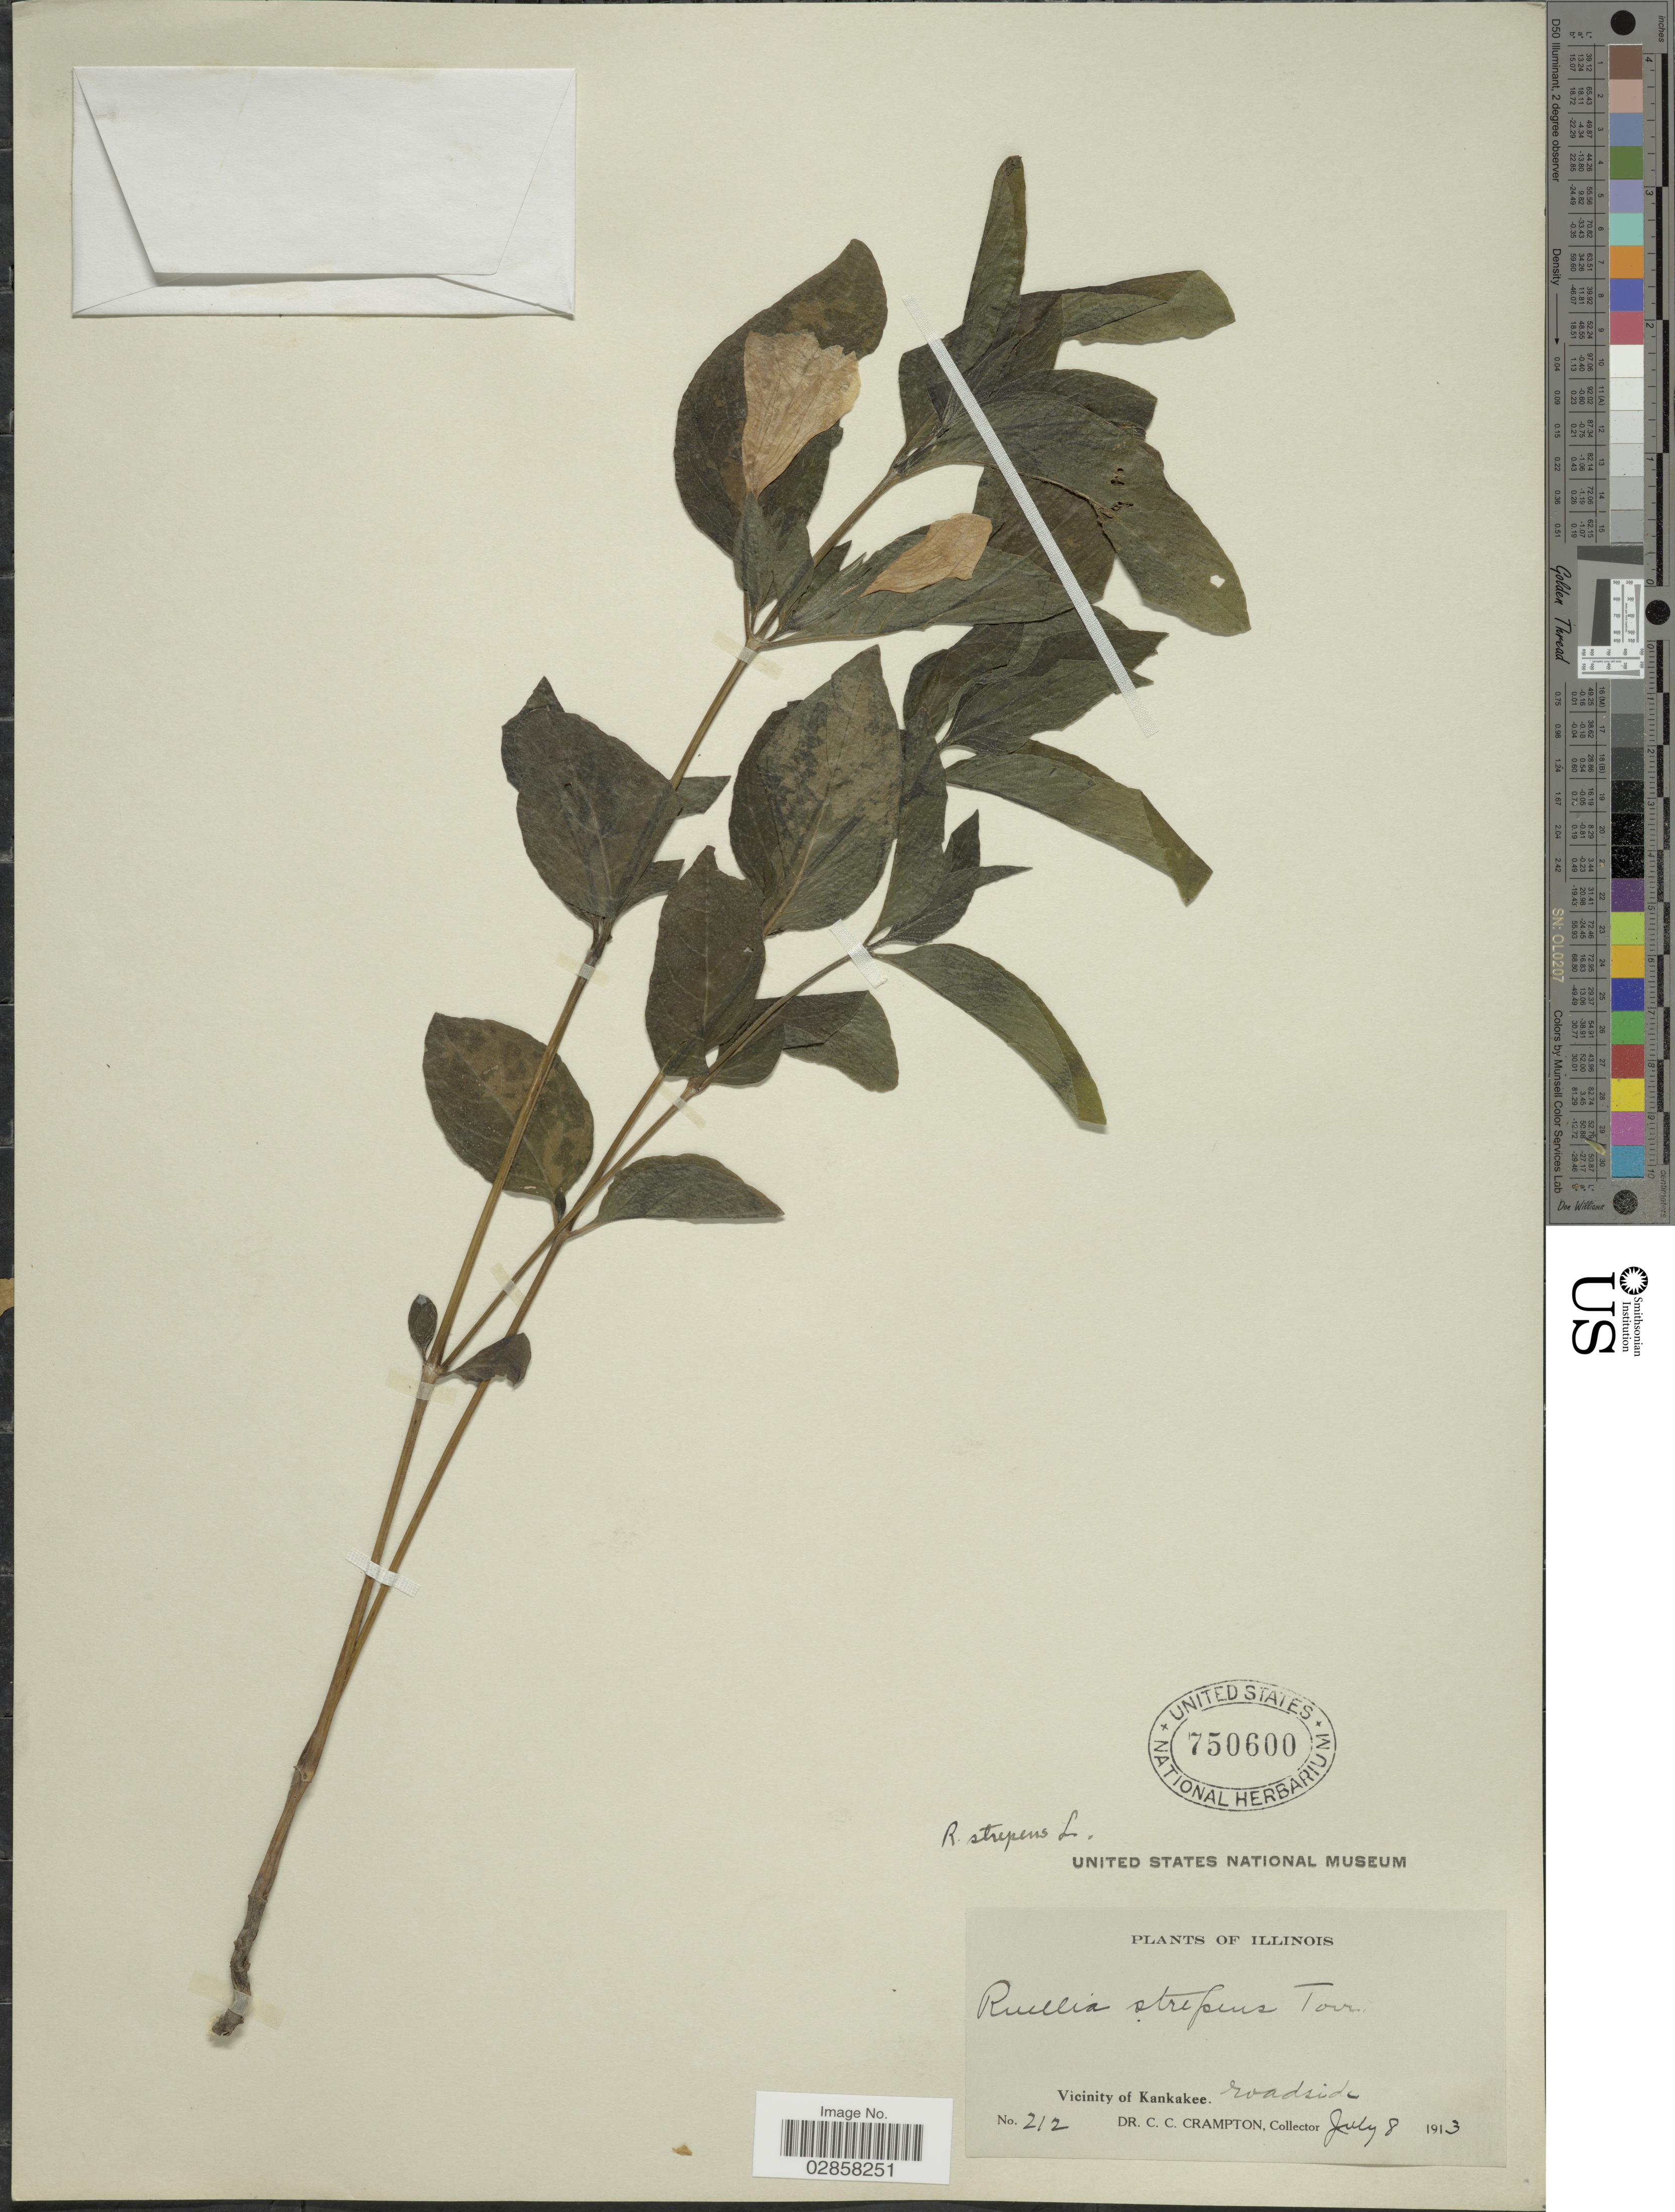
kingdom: Plantae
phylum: Tracheophyta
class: Magnoliopsida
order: Lamiales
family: Acanthaceae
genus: Ruellia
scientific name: Ruellia strepens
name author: L.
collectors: C. Crampton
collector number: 212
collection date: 1913-07-08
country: United States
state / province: Illinois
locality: Vicinity of Kankakee. Roadside.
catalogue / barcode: US 750600